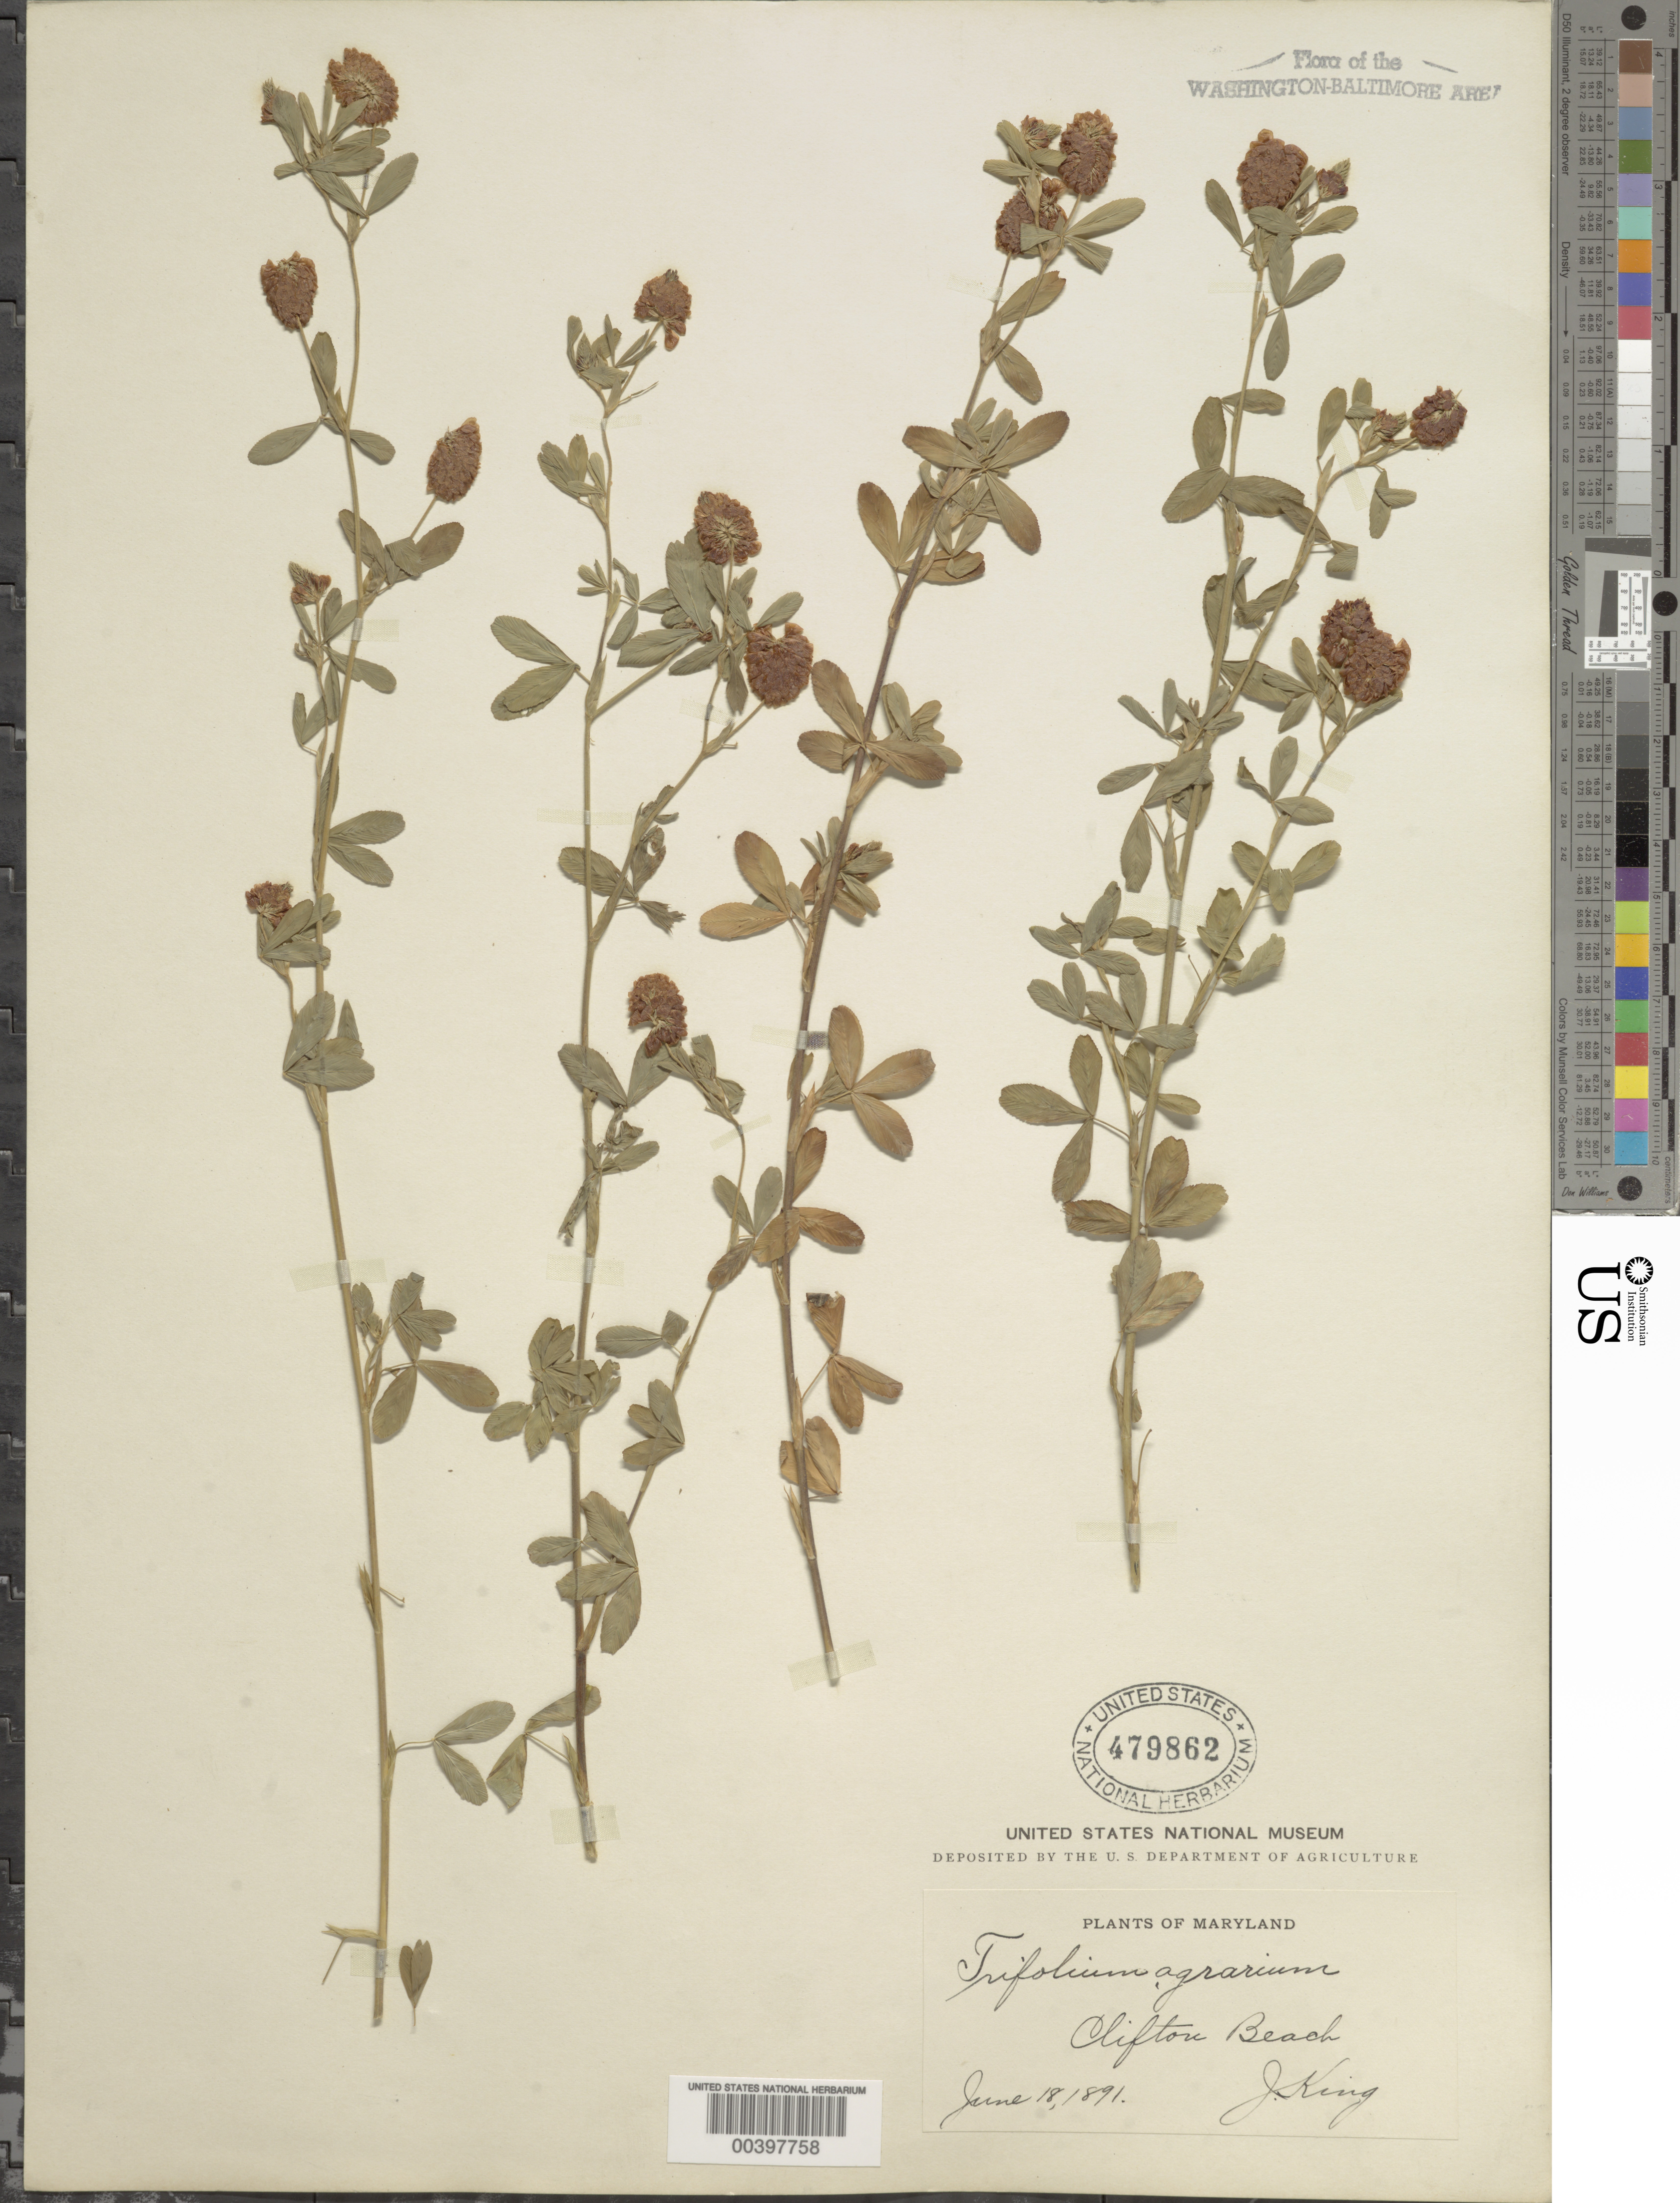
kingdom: Plantae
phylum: Tracheophyta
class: Magnoliopsida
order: Fabales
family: Fabaceae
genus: Trifolium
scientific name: Trifolium aureum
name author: Pollich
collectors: J. King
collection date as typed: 18 Jun 1891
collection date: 1891-06-18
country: United States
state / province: Maryland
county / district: Charles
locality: Clifton Beach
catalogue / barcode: US 479862